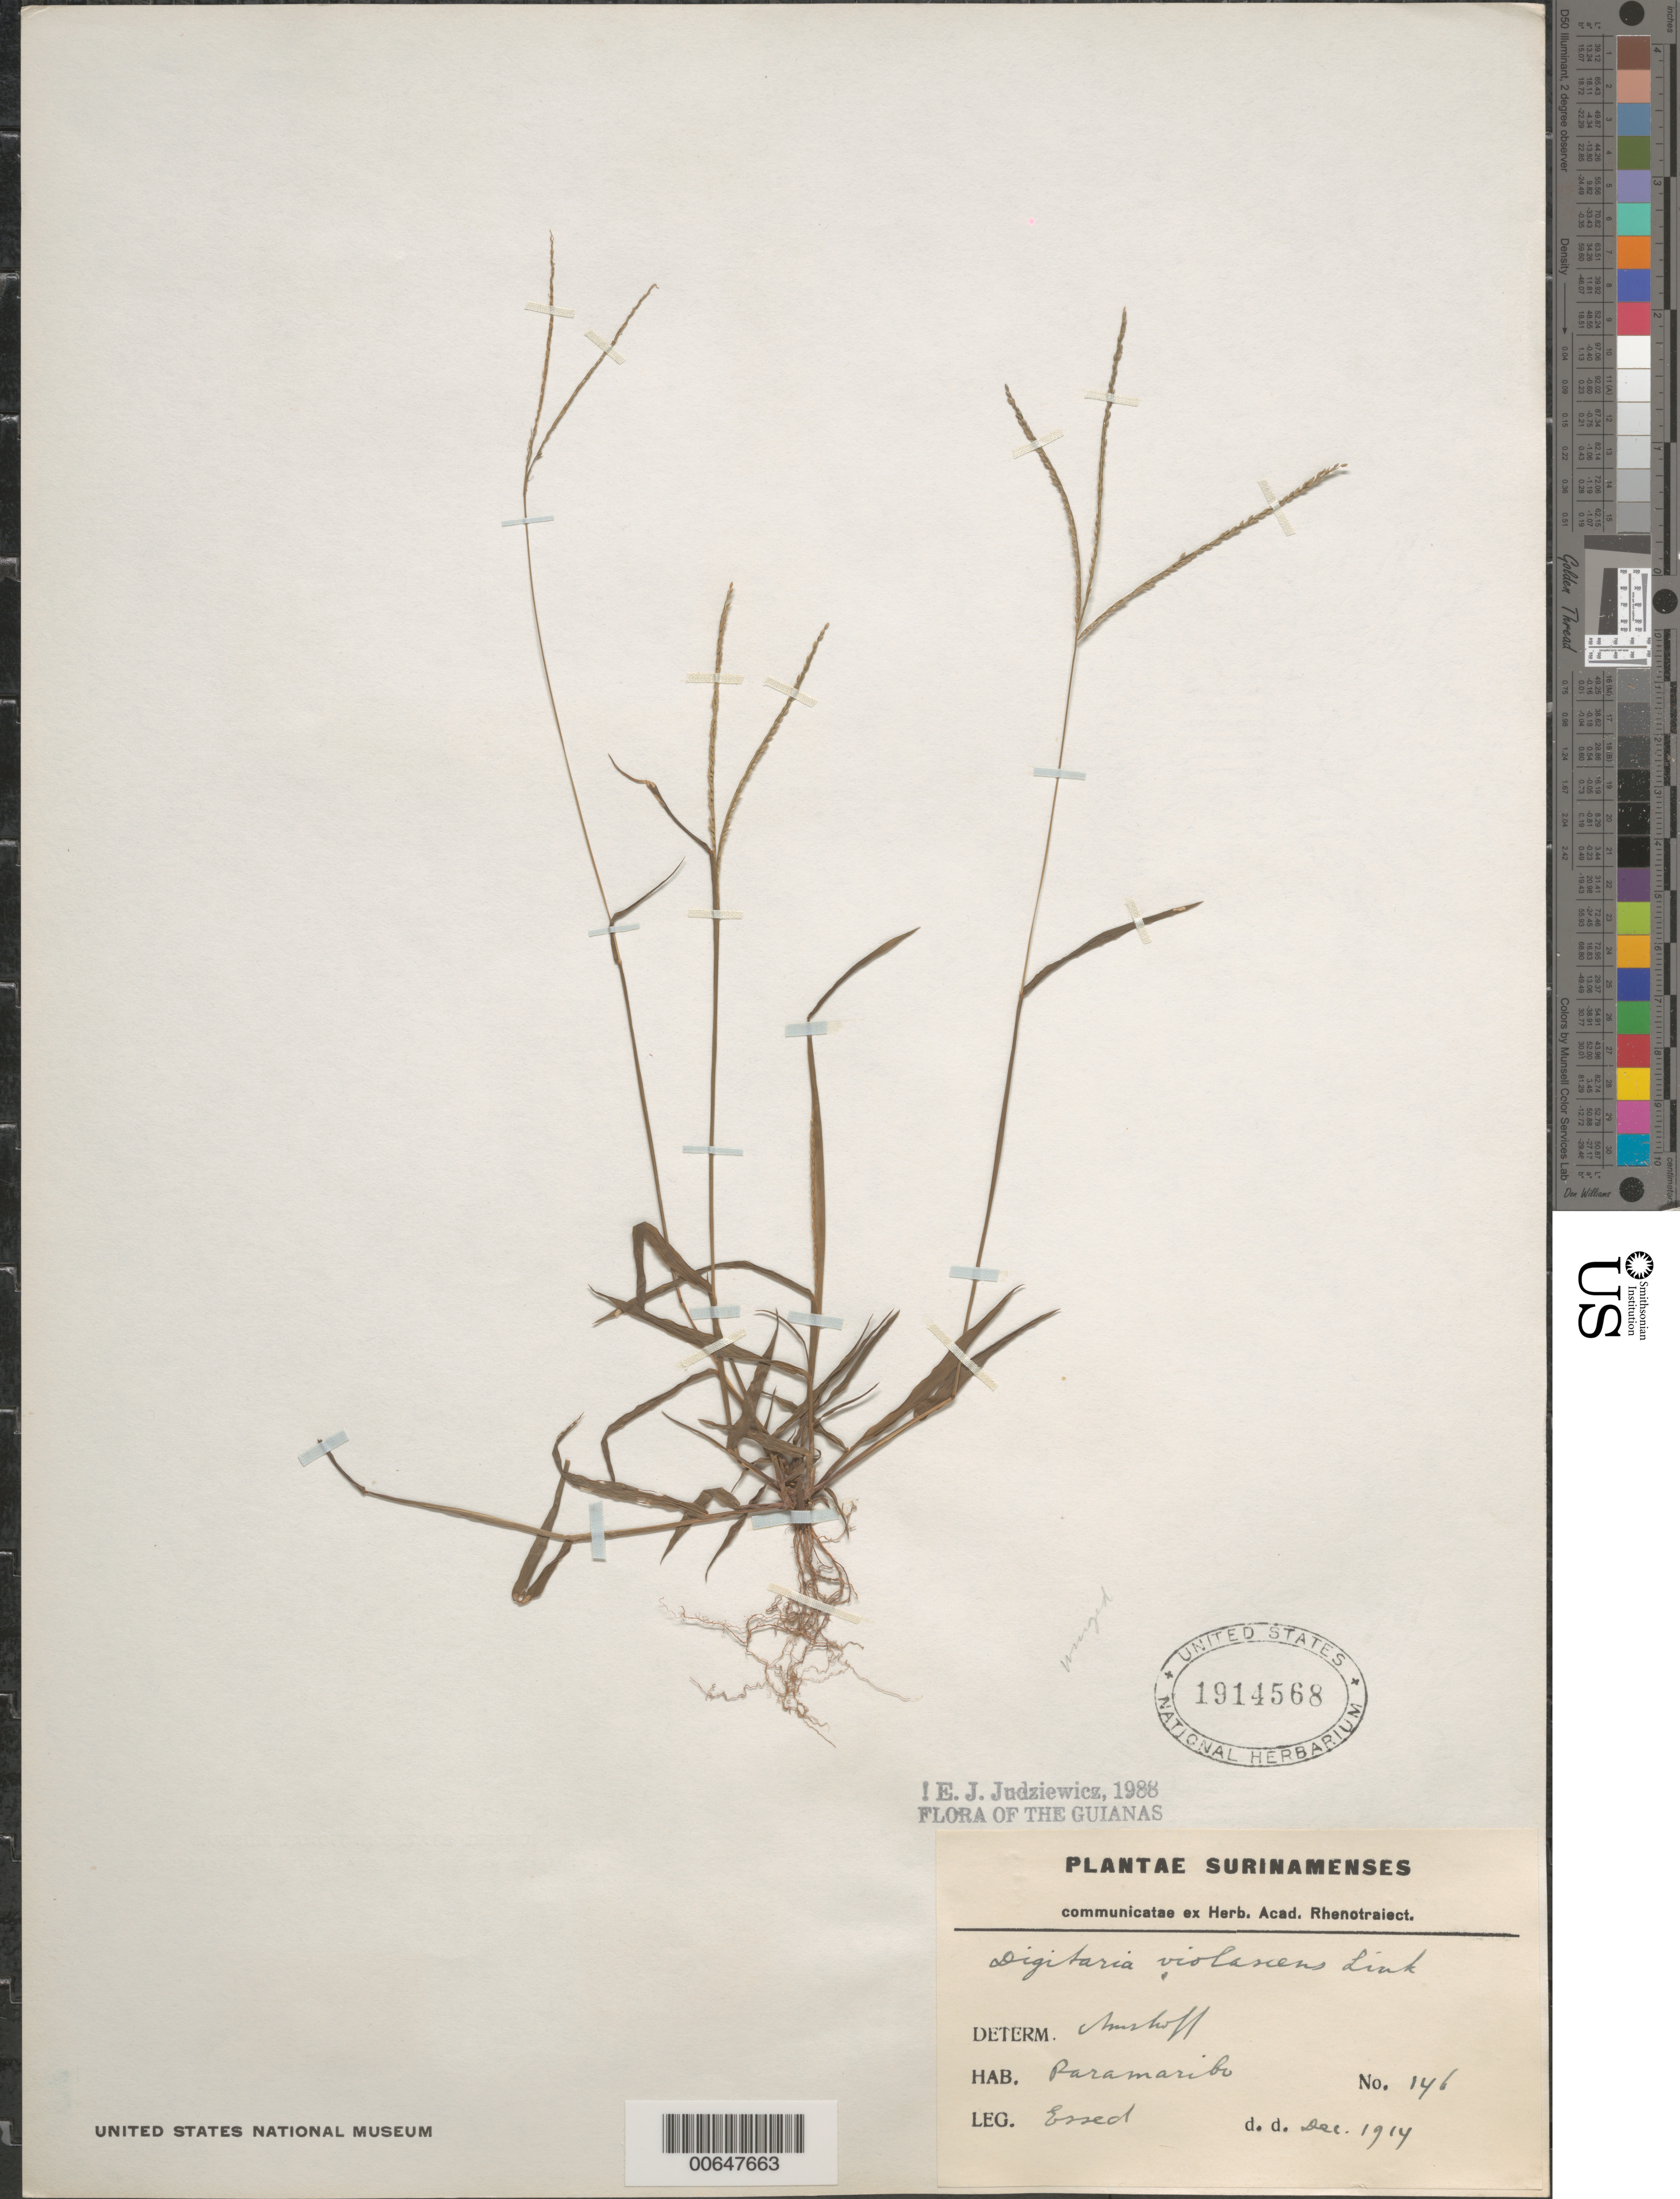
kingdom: Plantae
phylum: Tracheophyta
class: Liliopsida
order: Poales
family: Poaceae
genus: Digitaria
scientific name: Digitaria violascens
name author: Link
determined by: Judziewicz, E. J.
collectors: E. Essed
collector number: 146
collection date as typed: Dec-14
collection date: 1914-12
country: Suriname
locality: Paramaribo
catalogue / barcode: US 1914568